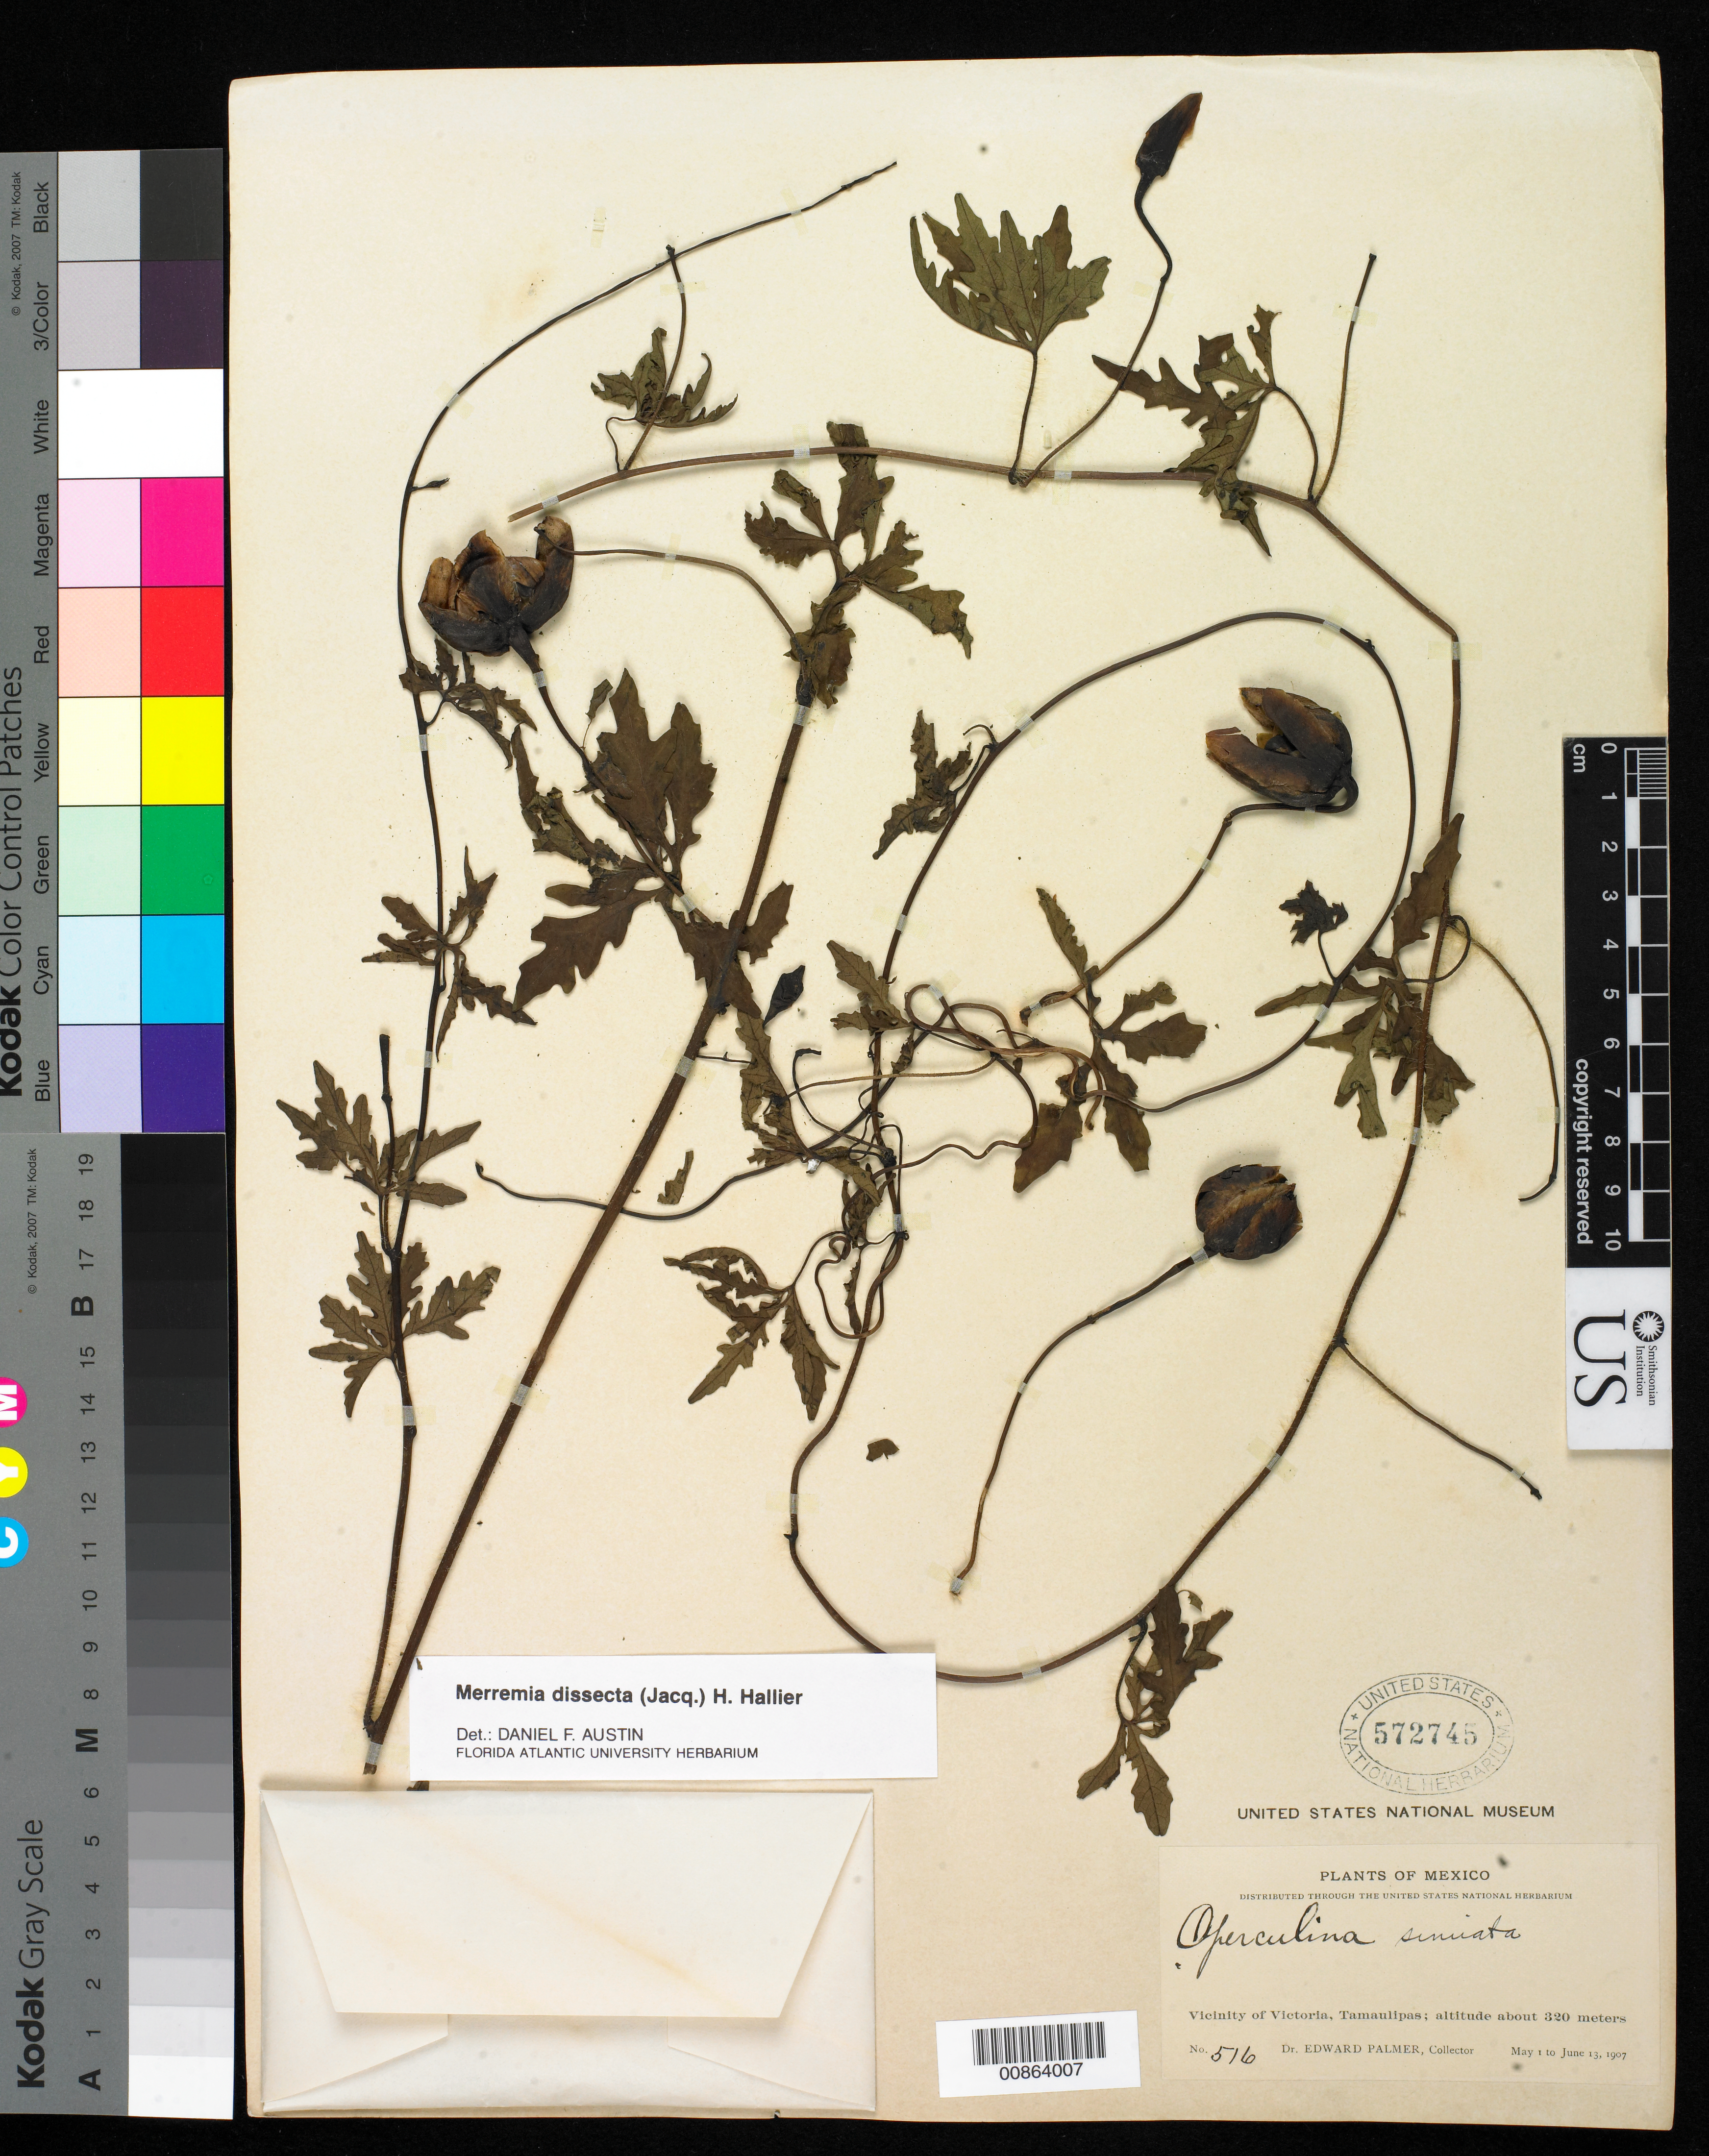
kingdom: Plantae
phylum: Tracheophyta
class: Magnoliopsida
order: Solanales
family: Convolvulaceae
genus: Distimake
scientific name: Distimake dissectus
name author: (Jacq.) A. R. Simões & Staples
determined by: Strong, Mark T., (BOT), Smithsonian Institution - National Museum of Natural History (UNITED STATES)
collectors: E. Palmer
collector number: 516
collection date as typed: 01 May 1907 to 13 Jun 1907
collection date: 1907-05-01/1907-06-13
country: Mexico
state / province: Tamaulipas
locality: Vicinity of Victoria.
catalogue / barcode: US 572745